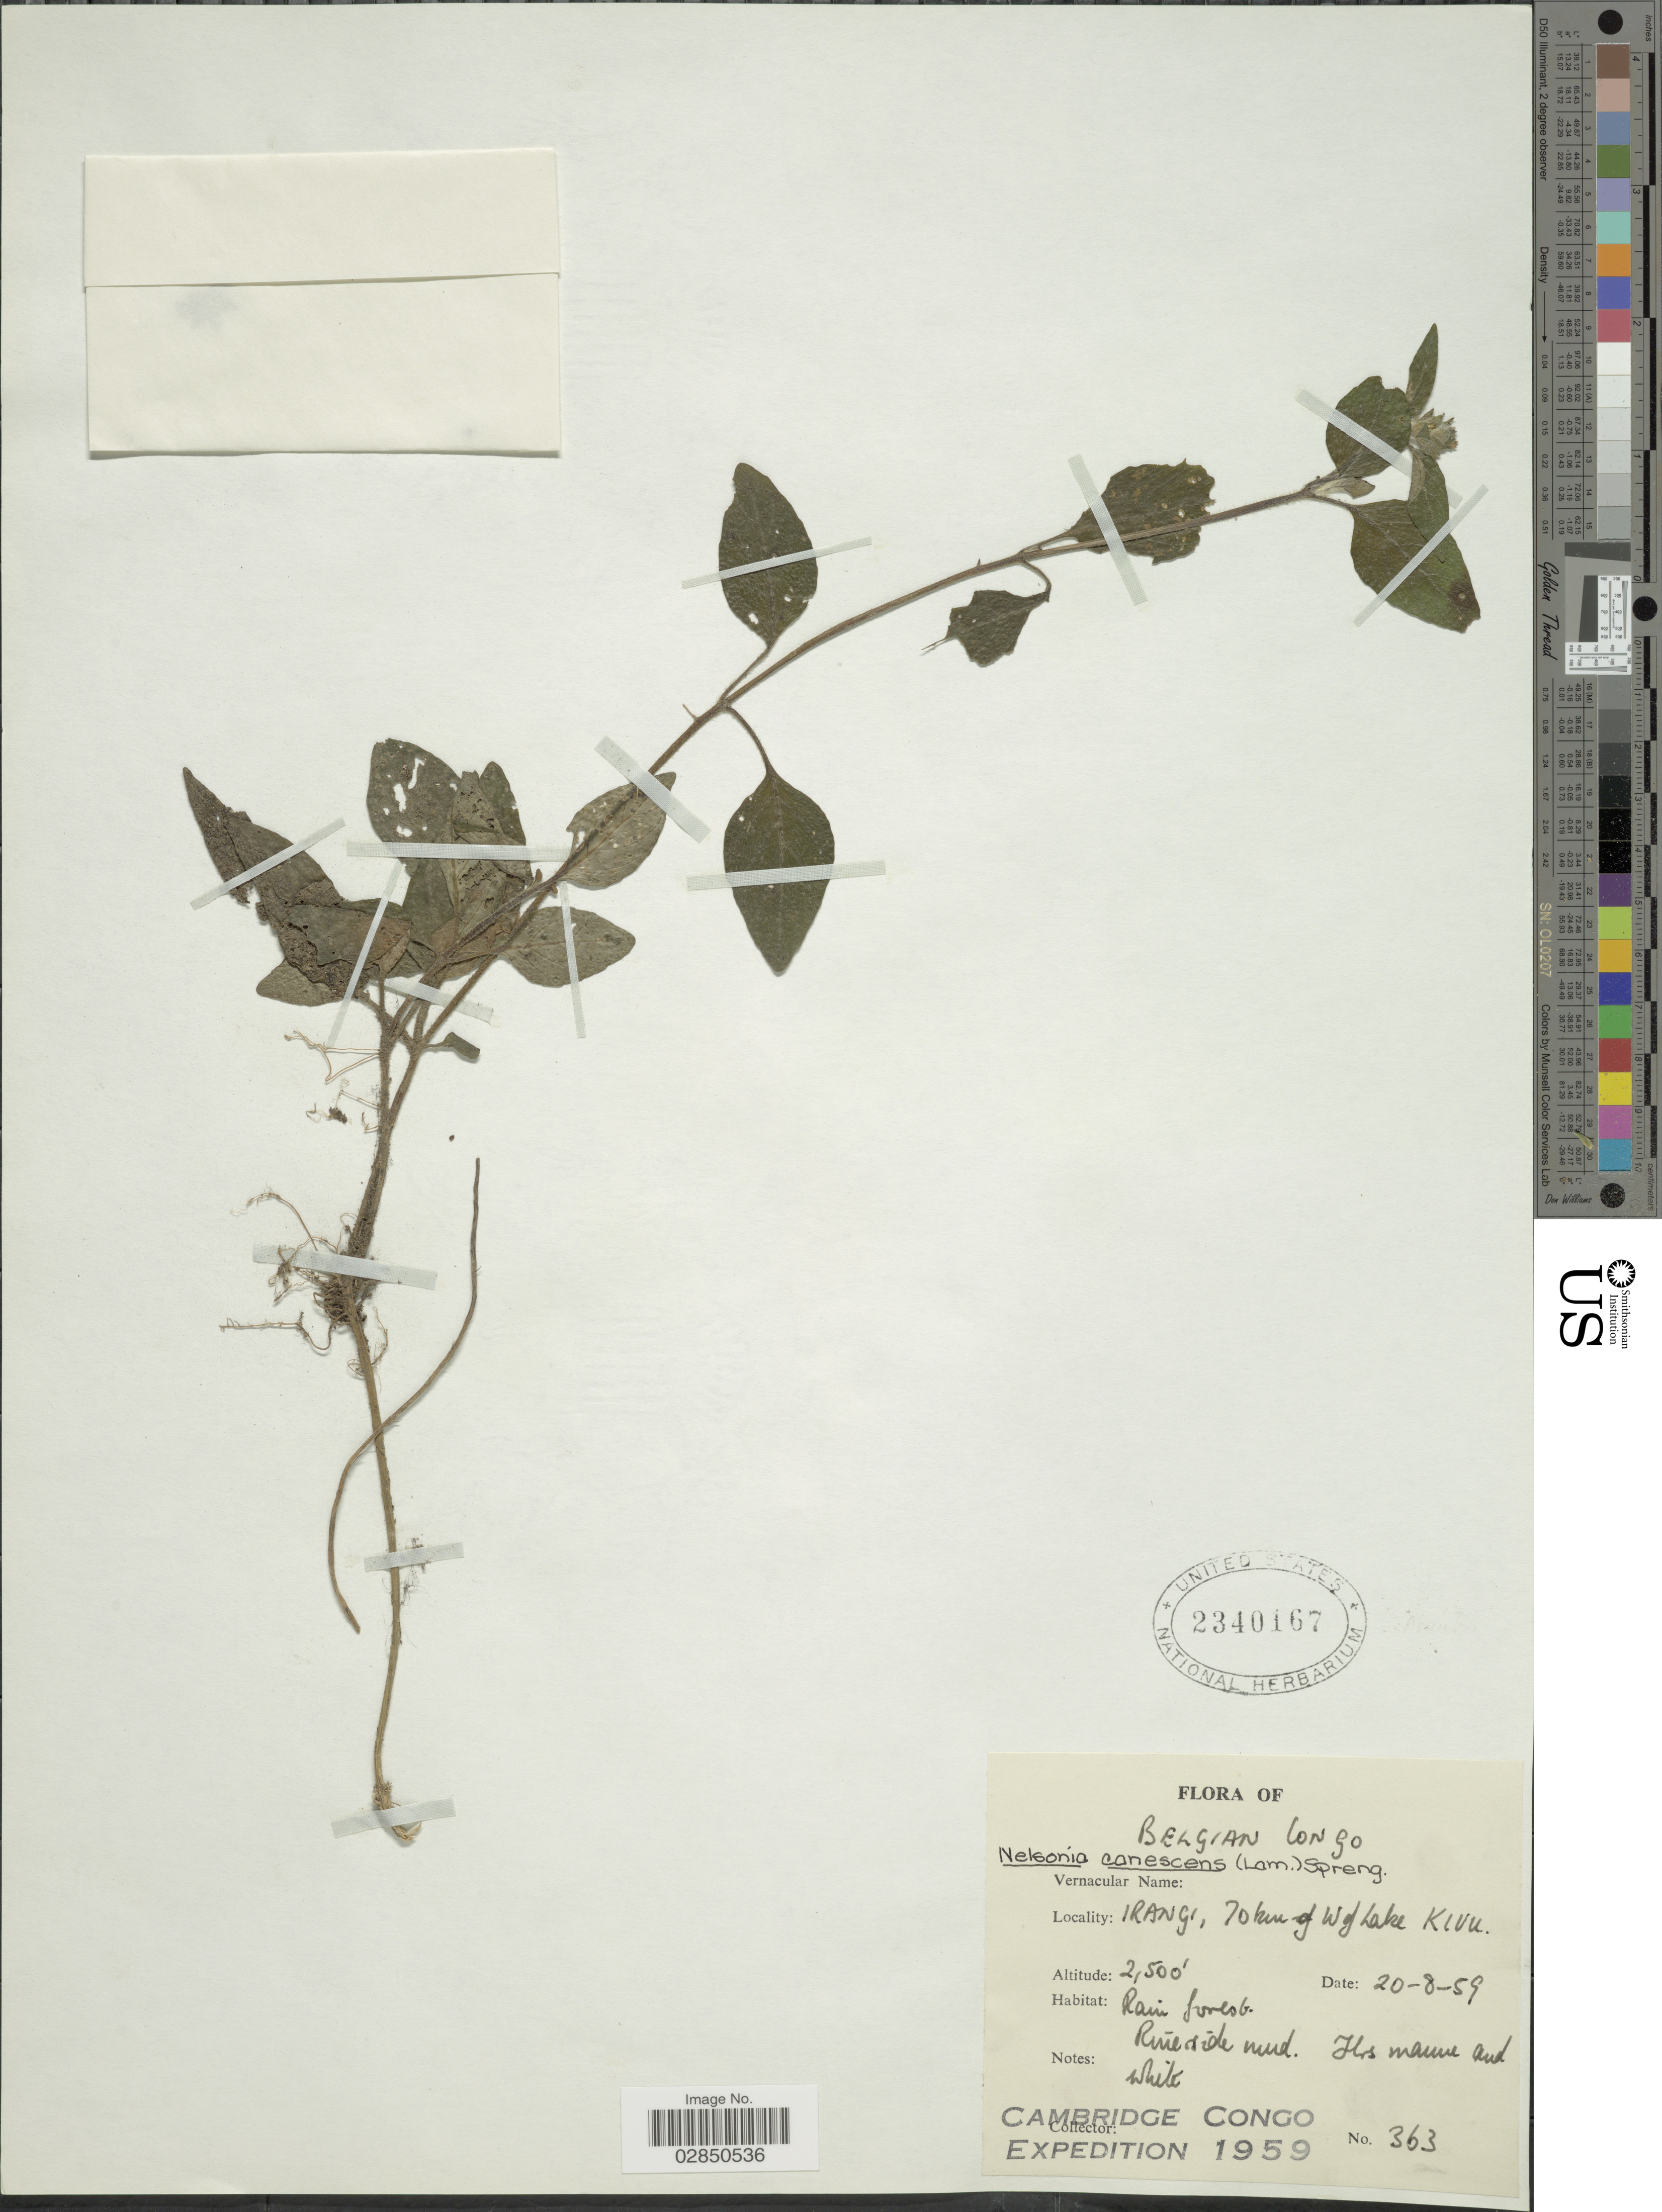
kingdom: Plantae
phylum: Tracheophyta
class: Magnoliopsida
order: Lamiales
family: Acanthaceae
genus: Nelsonia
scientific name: Nelsonia canescens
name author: (Lam.) Spreng.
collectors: Cambridge Congo Expedition 1959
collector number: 363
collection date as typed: Transcribed d/m/y: 20/8/59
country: Congo, Democratic Republic of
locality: Belgian Congo, Irangi, 70 km of W of Lake Kivu.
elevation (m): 2500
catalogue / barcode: US 2340167